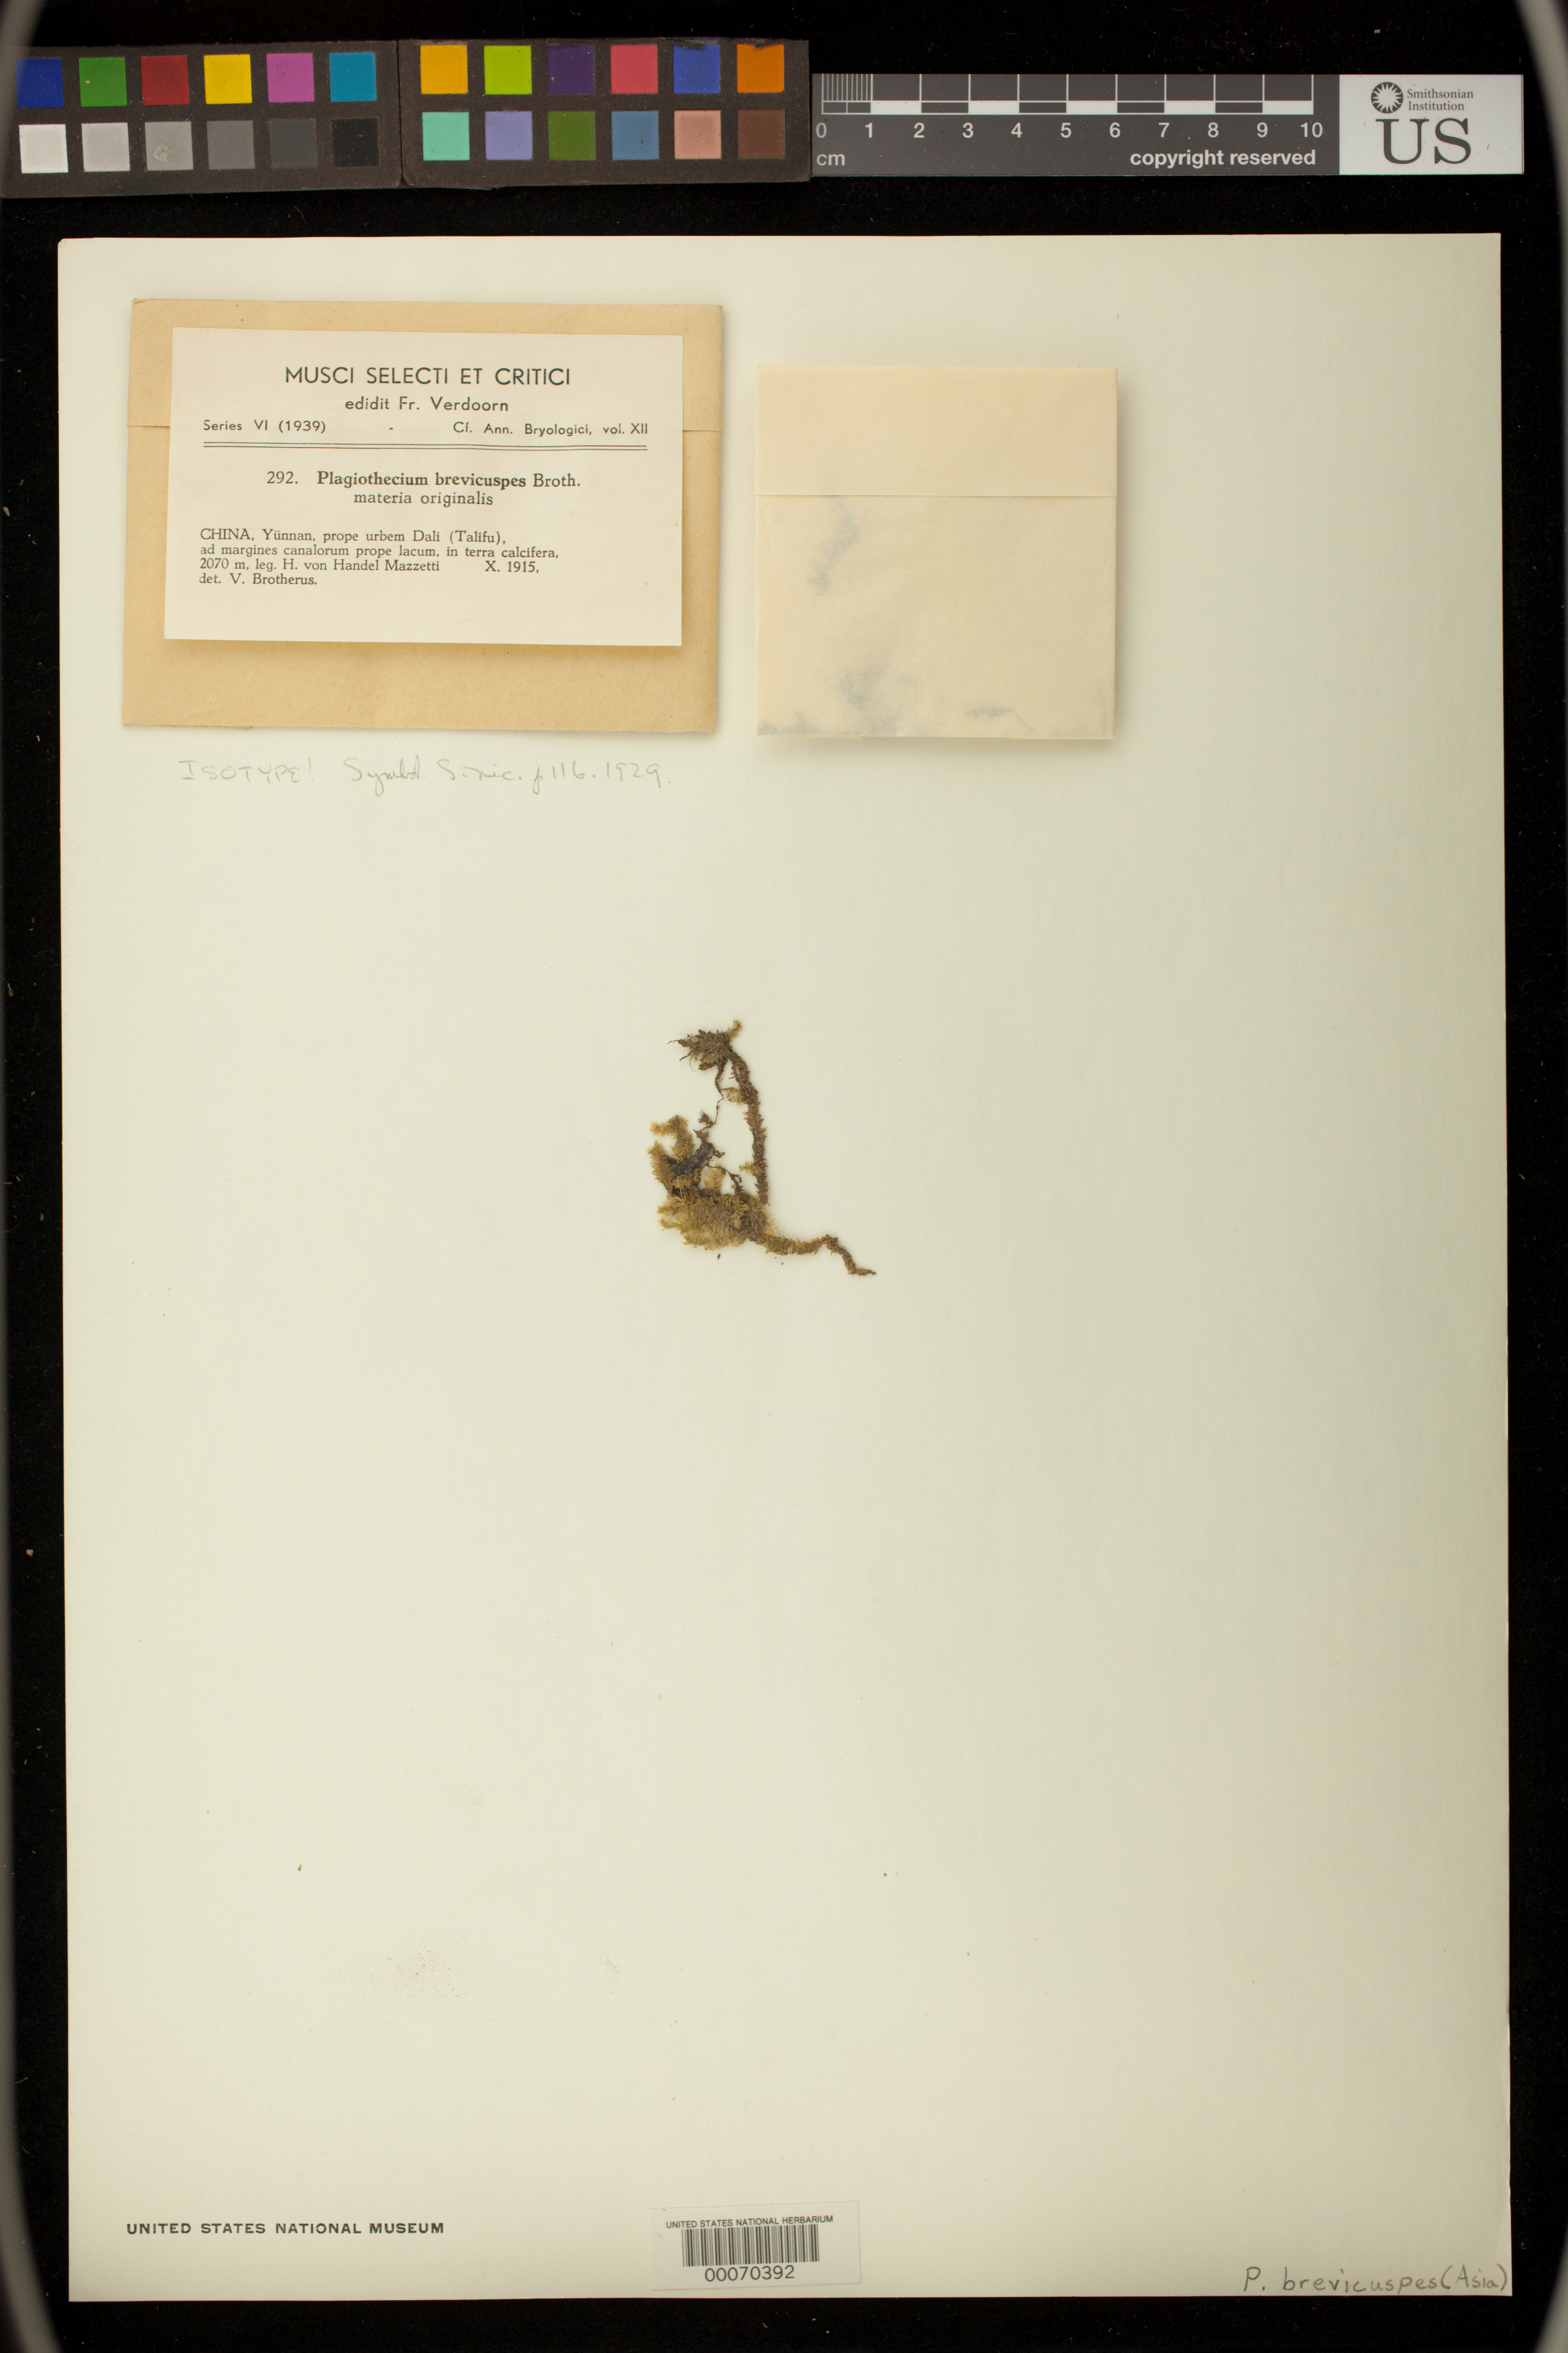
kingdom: Plantae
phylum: Bryophyta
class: Bryopsida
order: Hypnales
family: Plagiotheciaceae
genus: Plagiothecium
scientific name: Plagiothecium brevicuspes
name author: Broth.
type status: Isotype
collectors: H. Handel-Mazzetti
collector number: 292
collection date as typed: Oct 1915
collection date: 1915-10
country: China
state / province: Yunnan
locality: Near Dali.